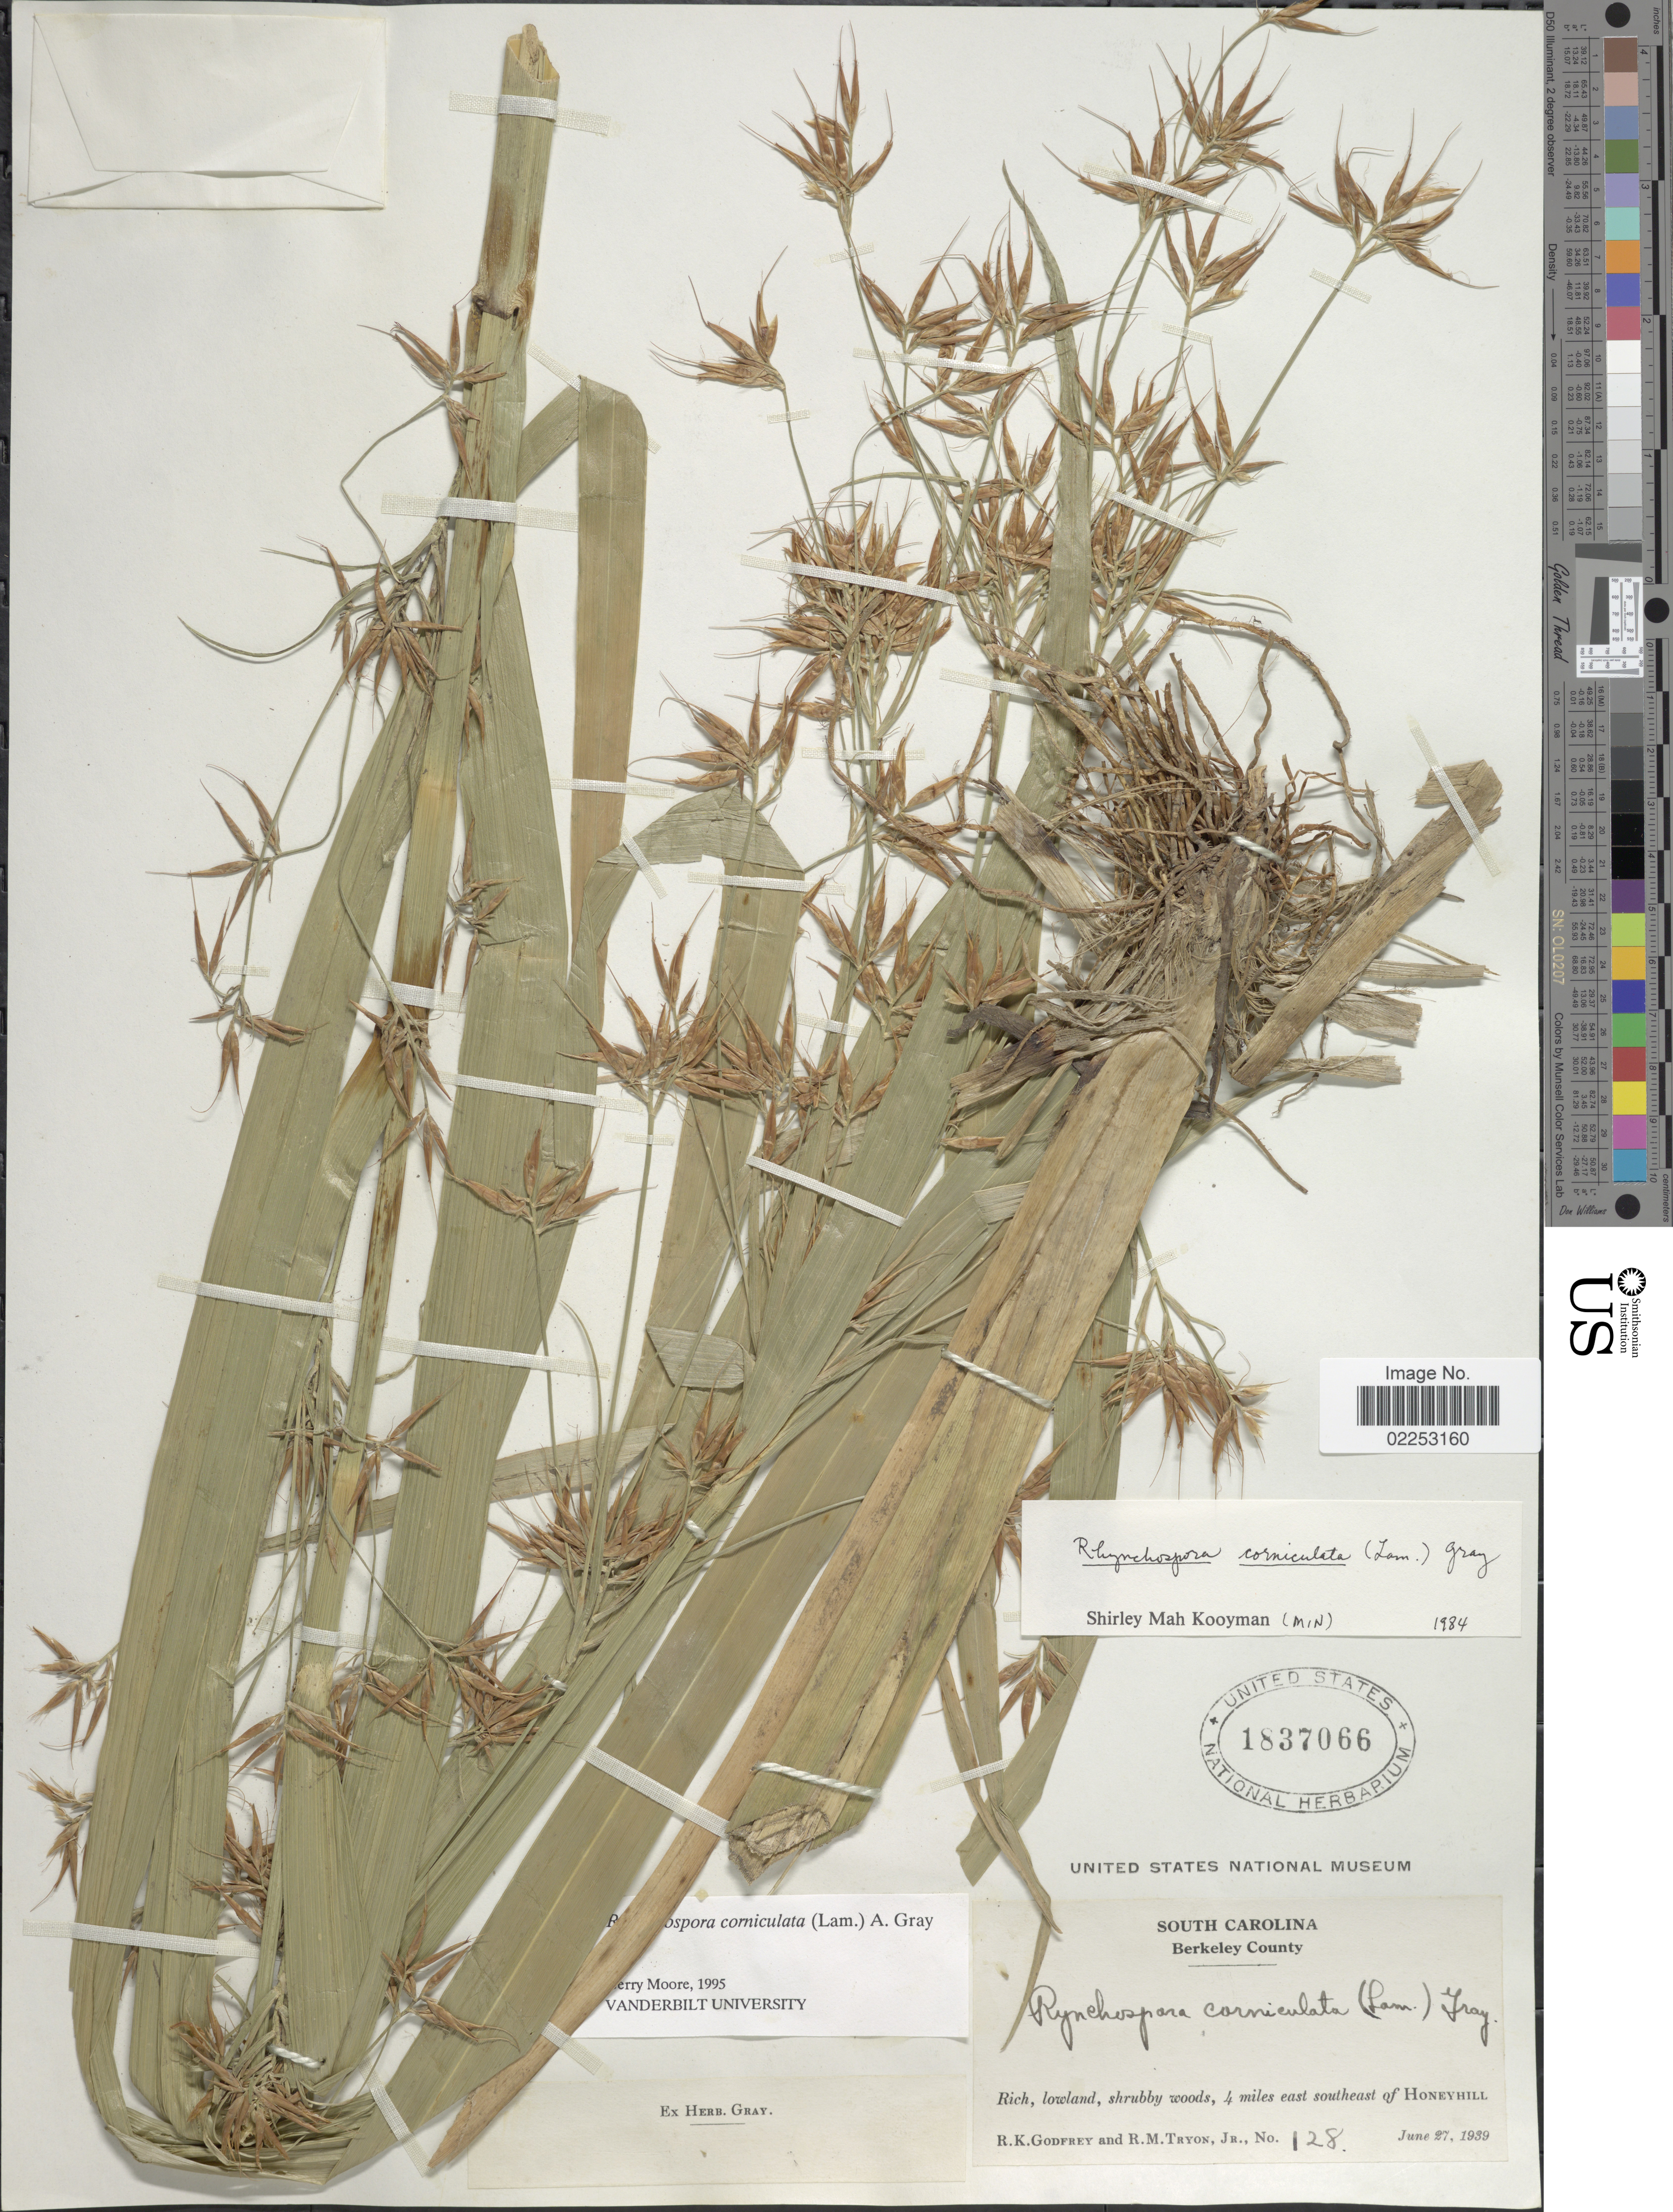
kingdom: Plantae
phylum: Tracheophyta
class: Liliopsida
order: Poales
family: Cyperaceae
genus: Rhynchospora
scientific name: Rhynchospora corniculata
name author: (Lam.) A. Gray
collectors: R. K. Godfrey & R. M. Tryon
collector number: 128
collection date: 1939-06-27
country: United States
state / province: South Carolina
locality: Berkeley County. 4 miles east southeast of Honeyhill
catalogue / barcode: US 1837066